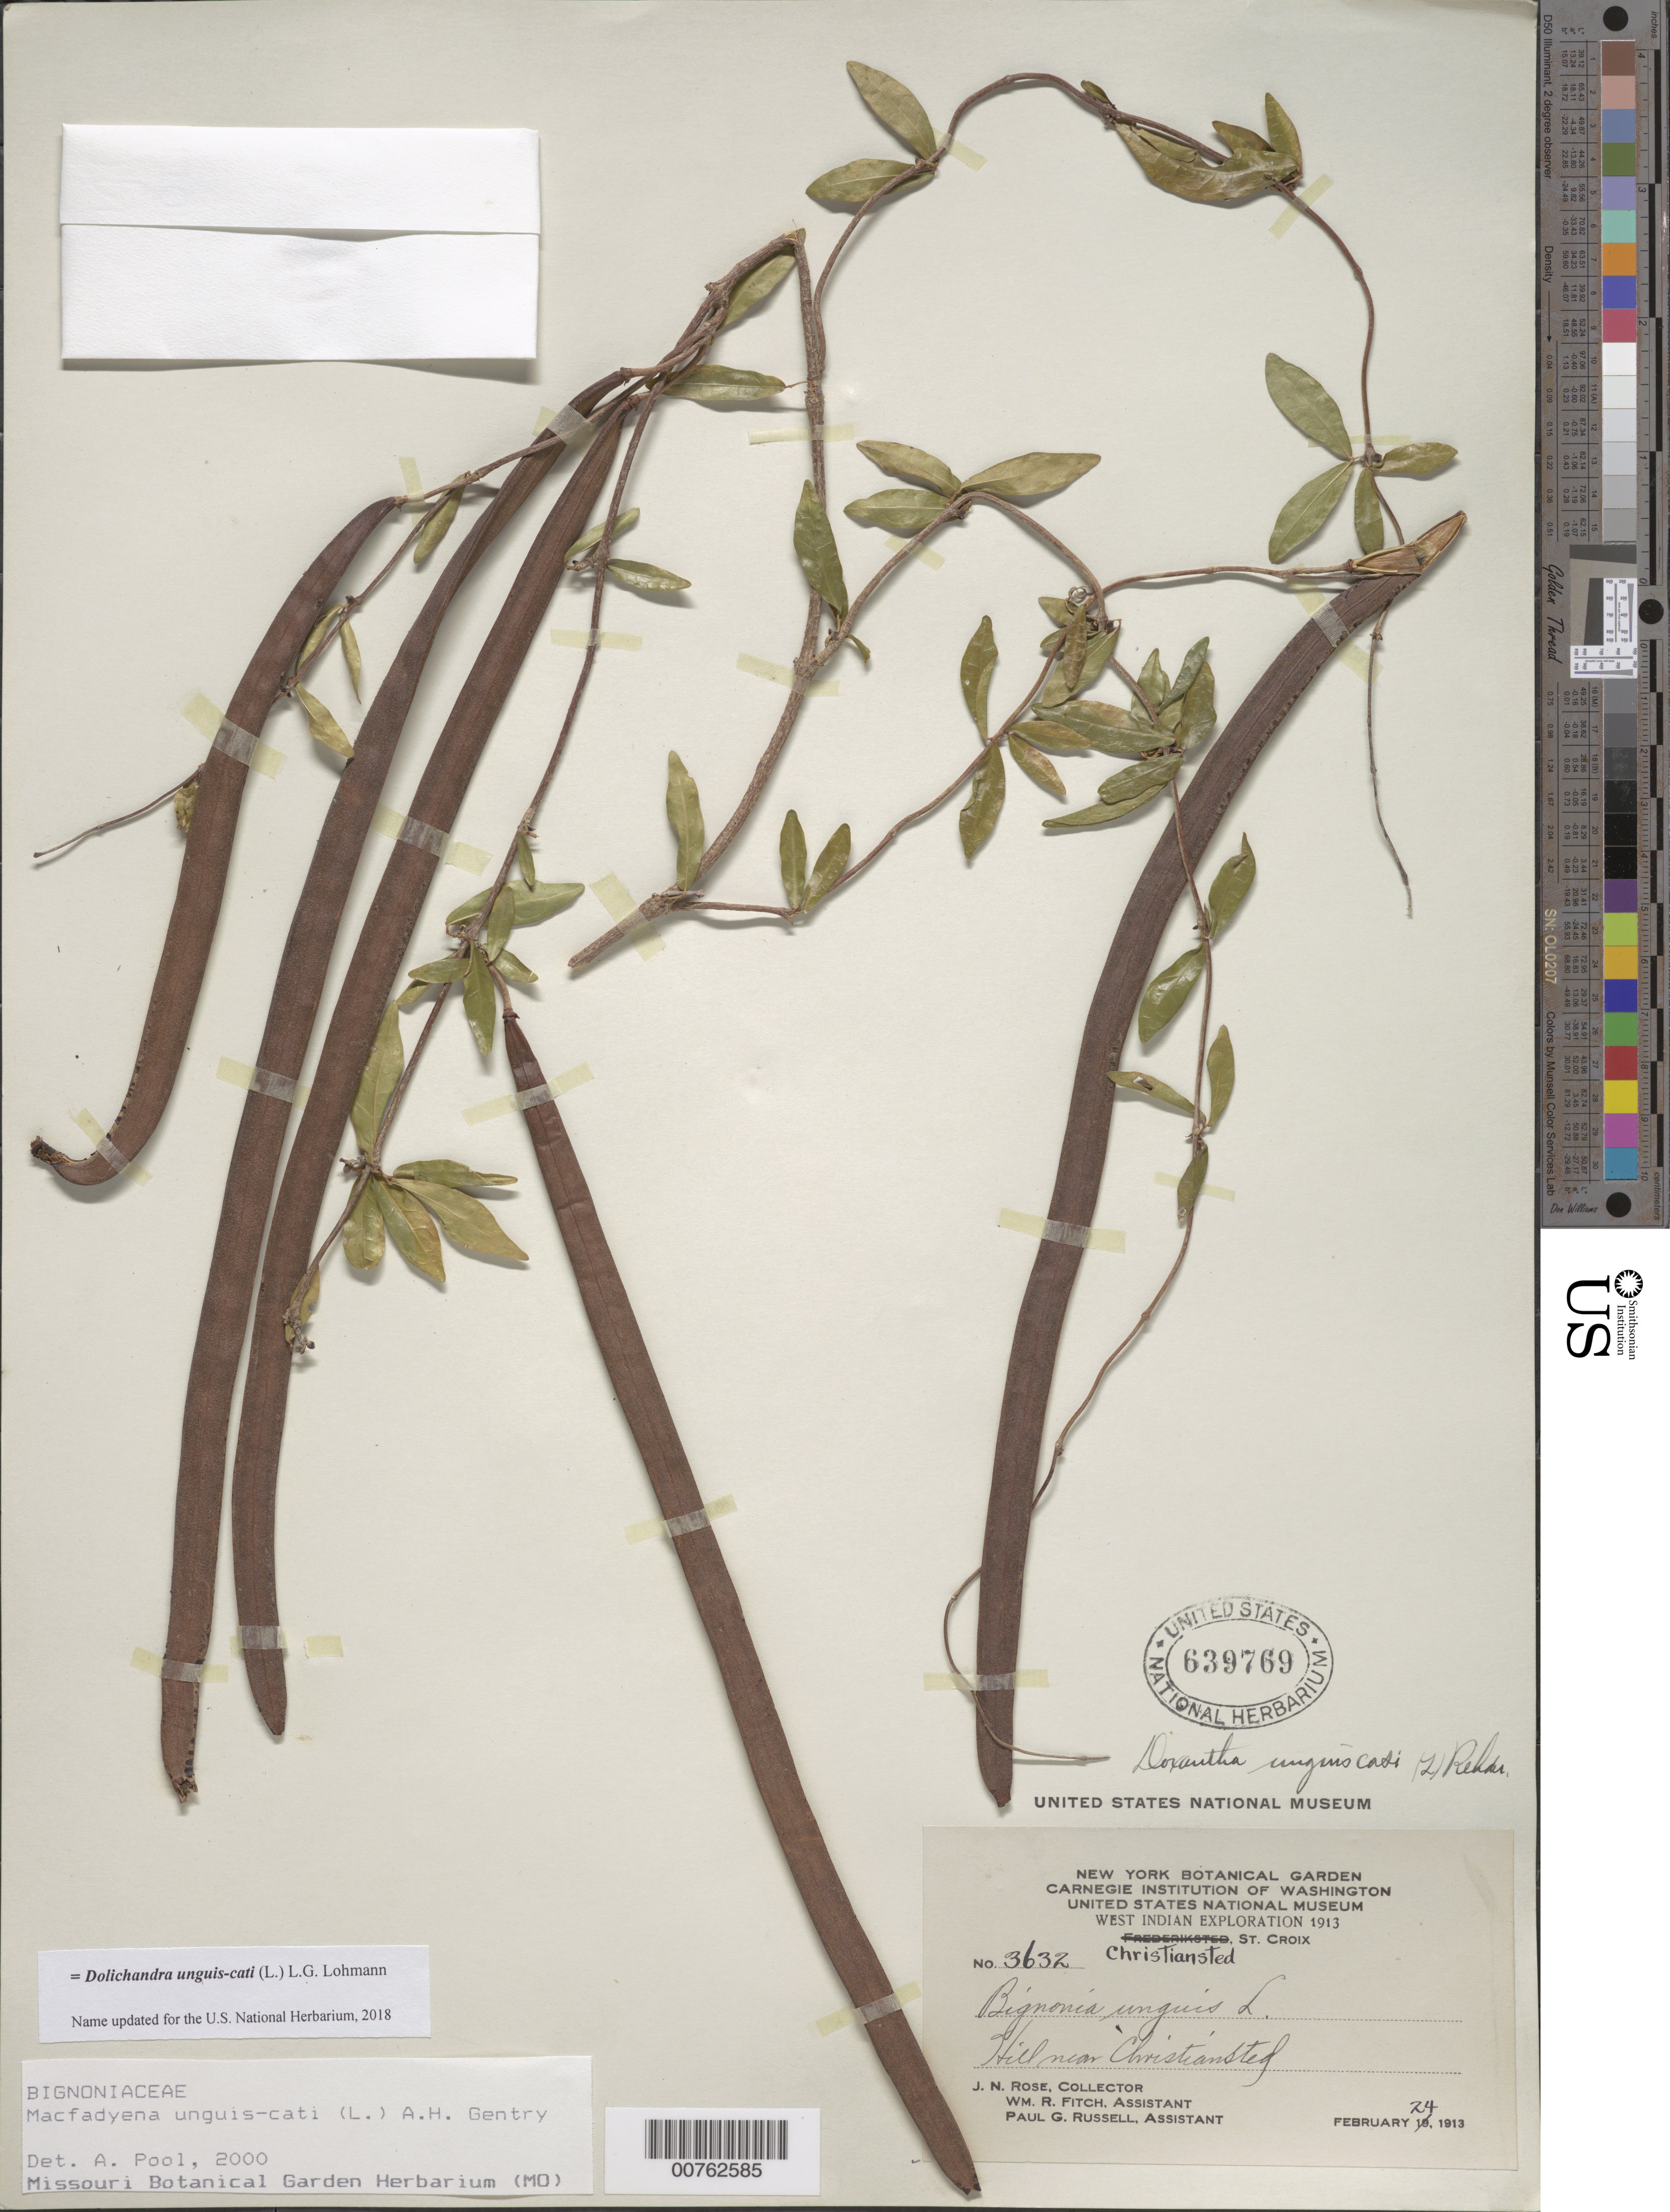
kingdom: Plantae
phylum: Tracheophyta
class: Magnoliopsida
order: Lamiales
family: Bignoniaceae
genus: Dolichandra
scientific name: Dolichandra unguis-cati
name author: (L.) L.G. Lohmann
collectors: J. N. Rose, W. R. Fitch & P. G. Russell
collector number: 3632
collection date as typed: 24 Feb 1913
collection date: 1913-02-24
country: U.S. Virgin Islands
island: St. Croix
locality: Hill near Christiansted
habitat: Hill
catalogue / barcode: US 639769